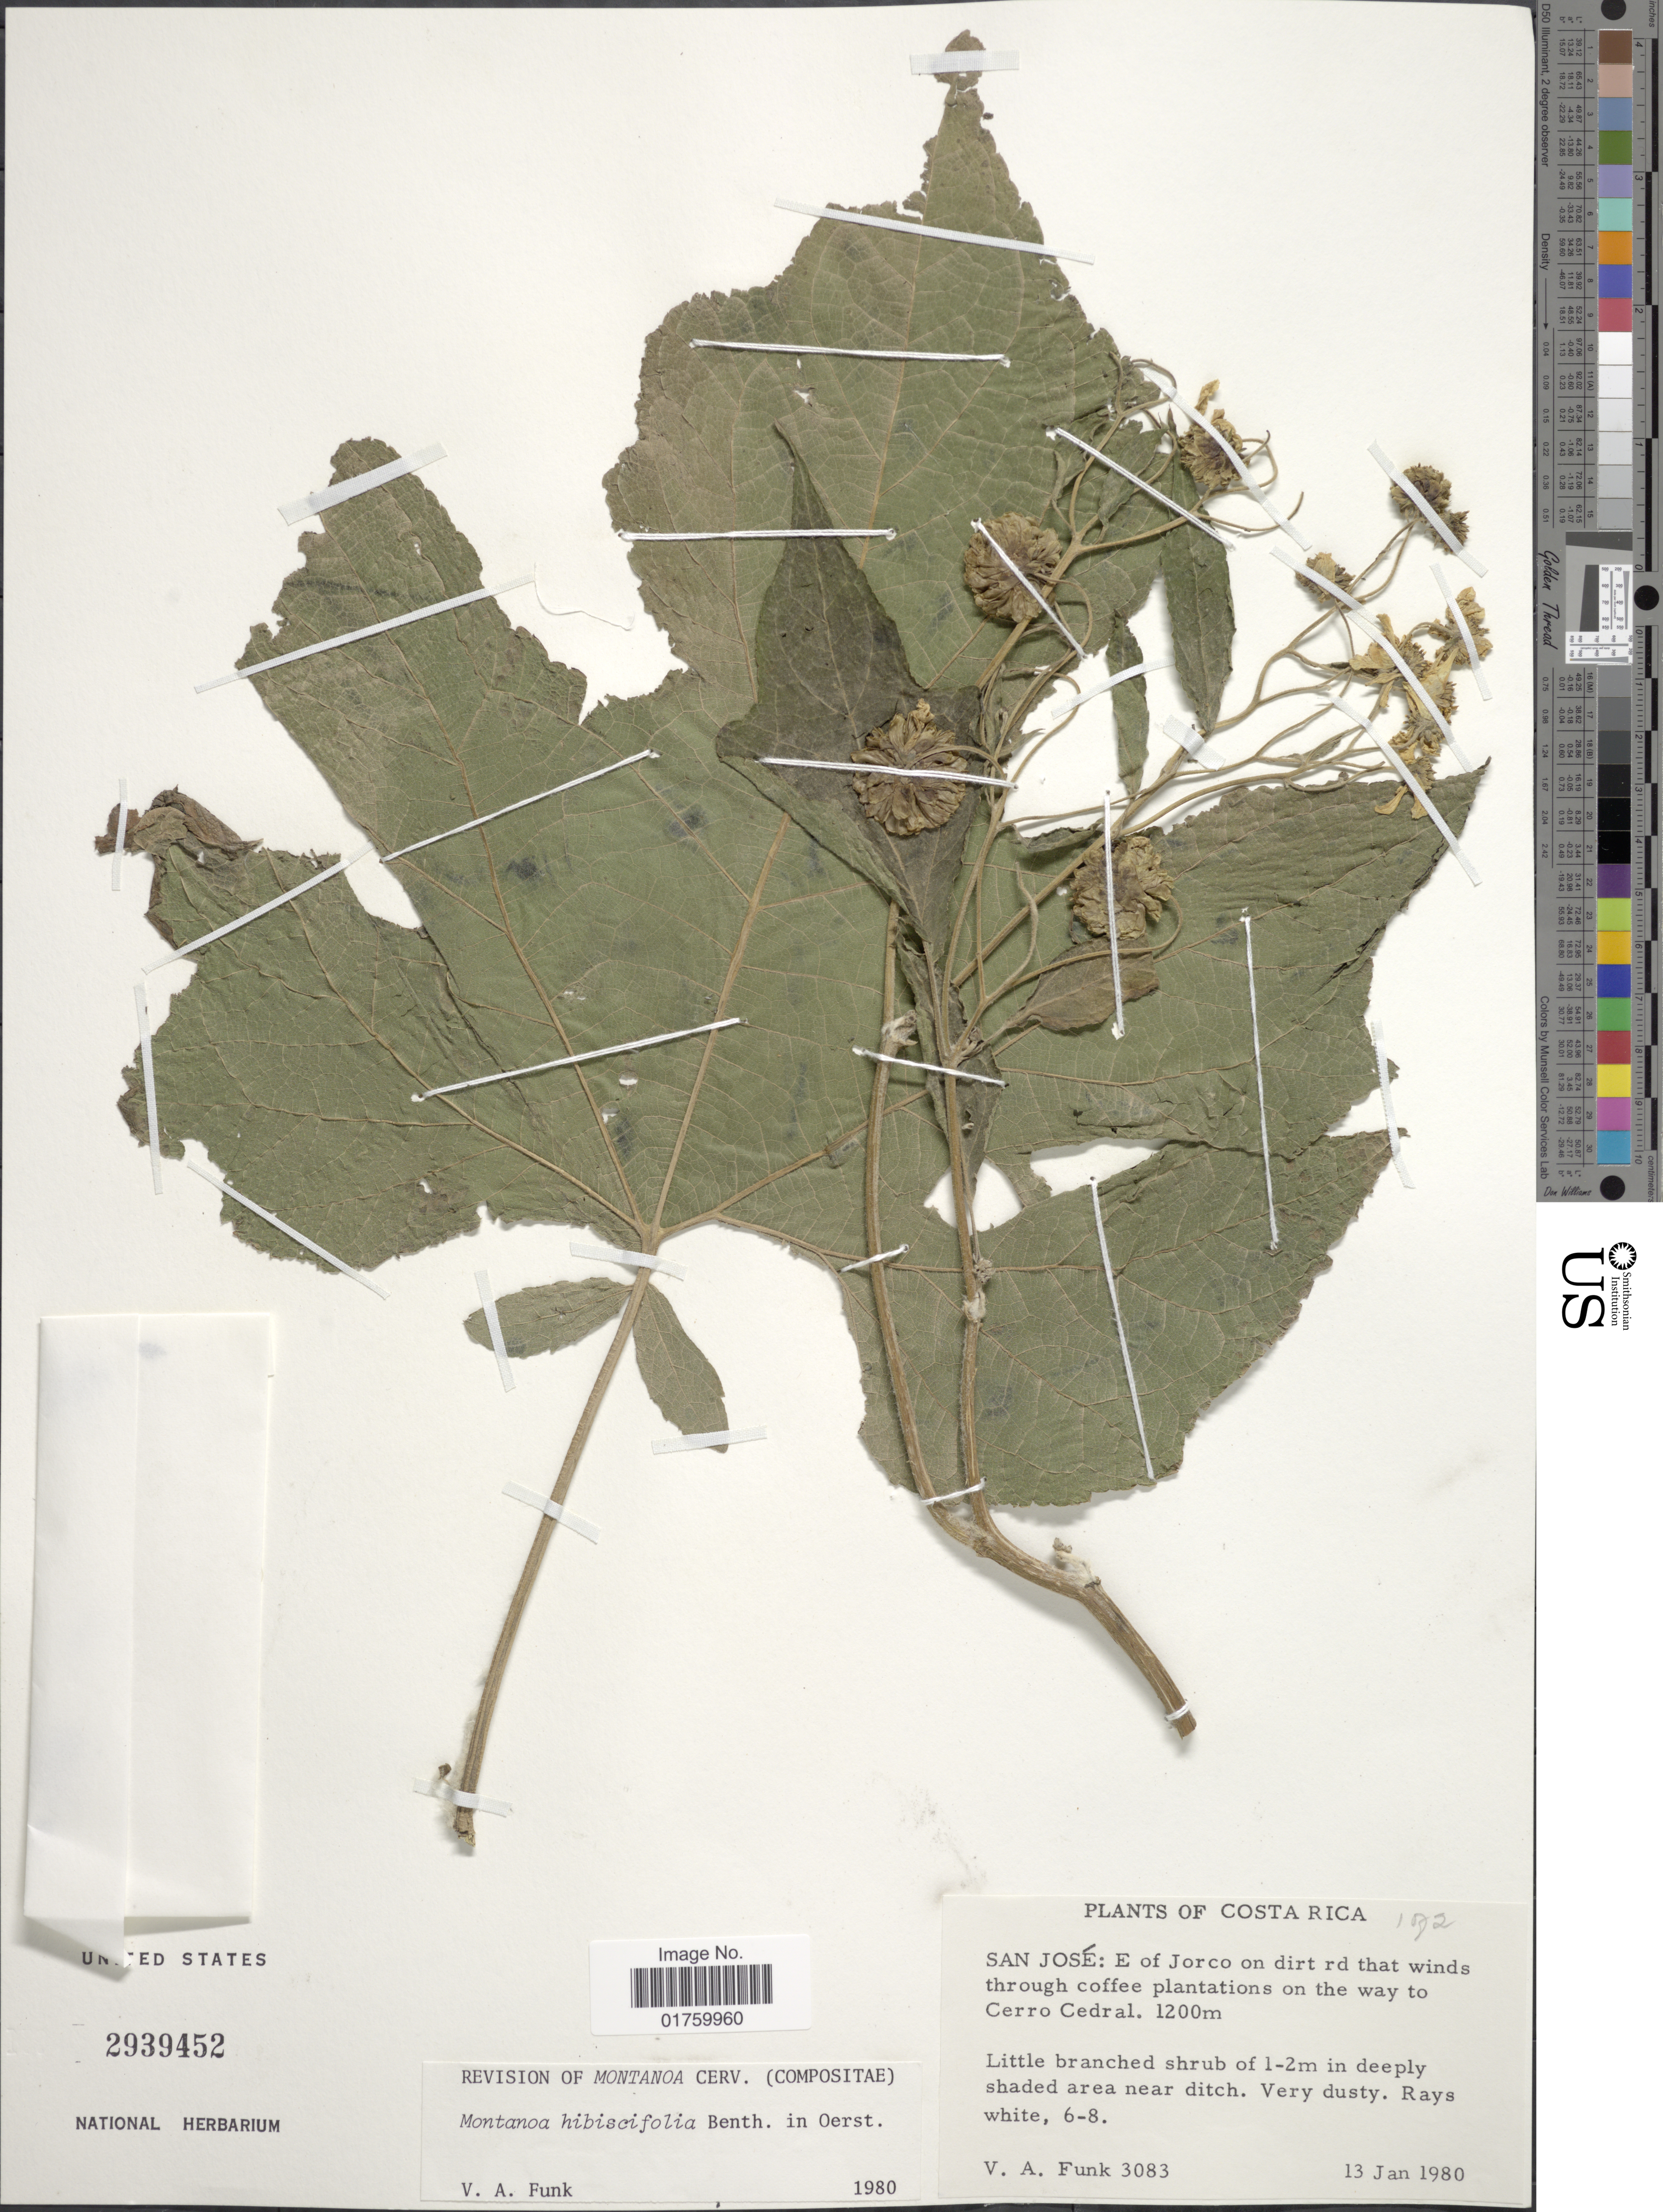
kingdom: Plantae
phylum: Tracheophyta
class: Magnoliopsida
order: Asterales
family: Asteraceae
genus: Montanoa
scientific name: Montanoa hibiscifolia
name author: Benth.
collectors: V. Funk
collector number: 3083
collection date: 1980-01-13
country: Costa Rica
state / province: San José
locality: E of Jorco on dirt rd that winds through coffee plantations on the way to Cerro Cedral.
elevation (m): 1200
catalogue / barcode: US 2939452